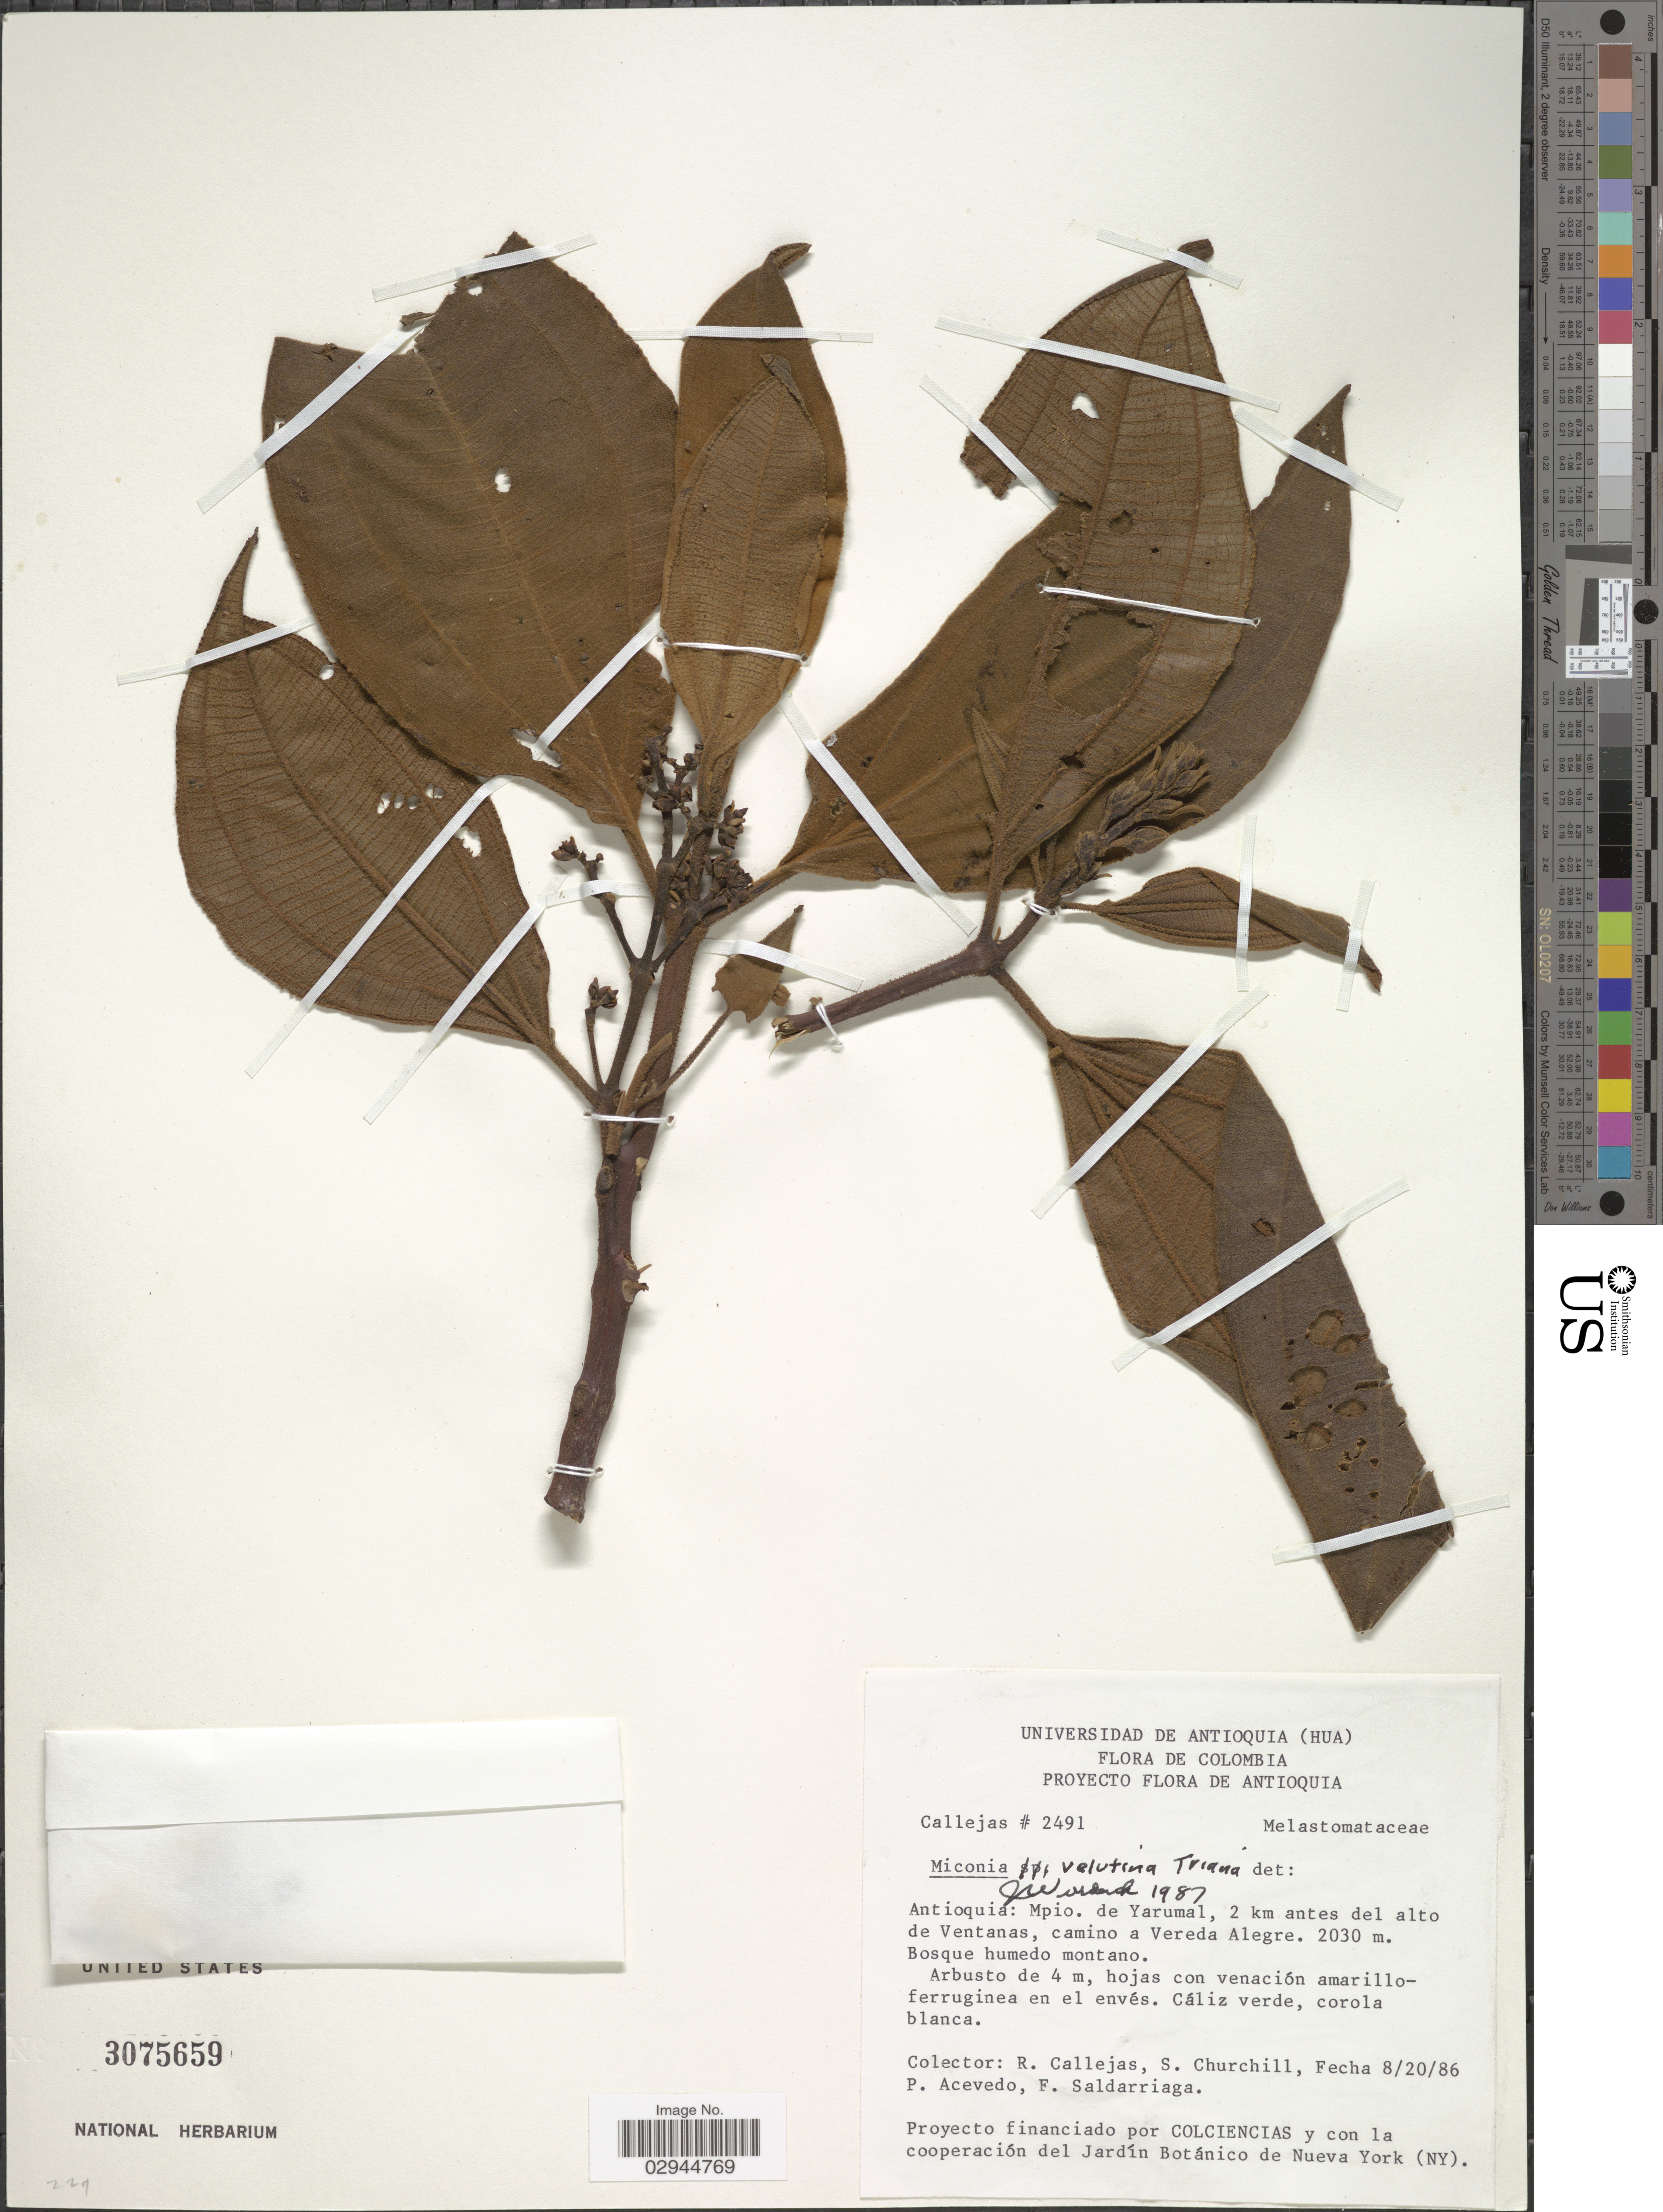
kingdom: Plantae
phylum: Tracheophyta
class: Magnoliopsida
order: Myrtales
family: Melastomataceae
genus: Miconia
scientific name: Miconia velutina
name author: Triana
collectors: R. Callejas, S. Churchill, P. Acevedo-Rodr. & F. Saldarriaga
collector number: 2491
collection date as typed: Transcribed d/m/y: 20/8/86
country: Colombia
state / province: Antioquia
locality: Mpio. de Yarumal, 2 km antes del alto de Ventanas, camino a Vereda Alegre.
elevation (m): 2030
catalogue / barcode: US 3075659